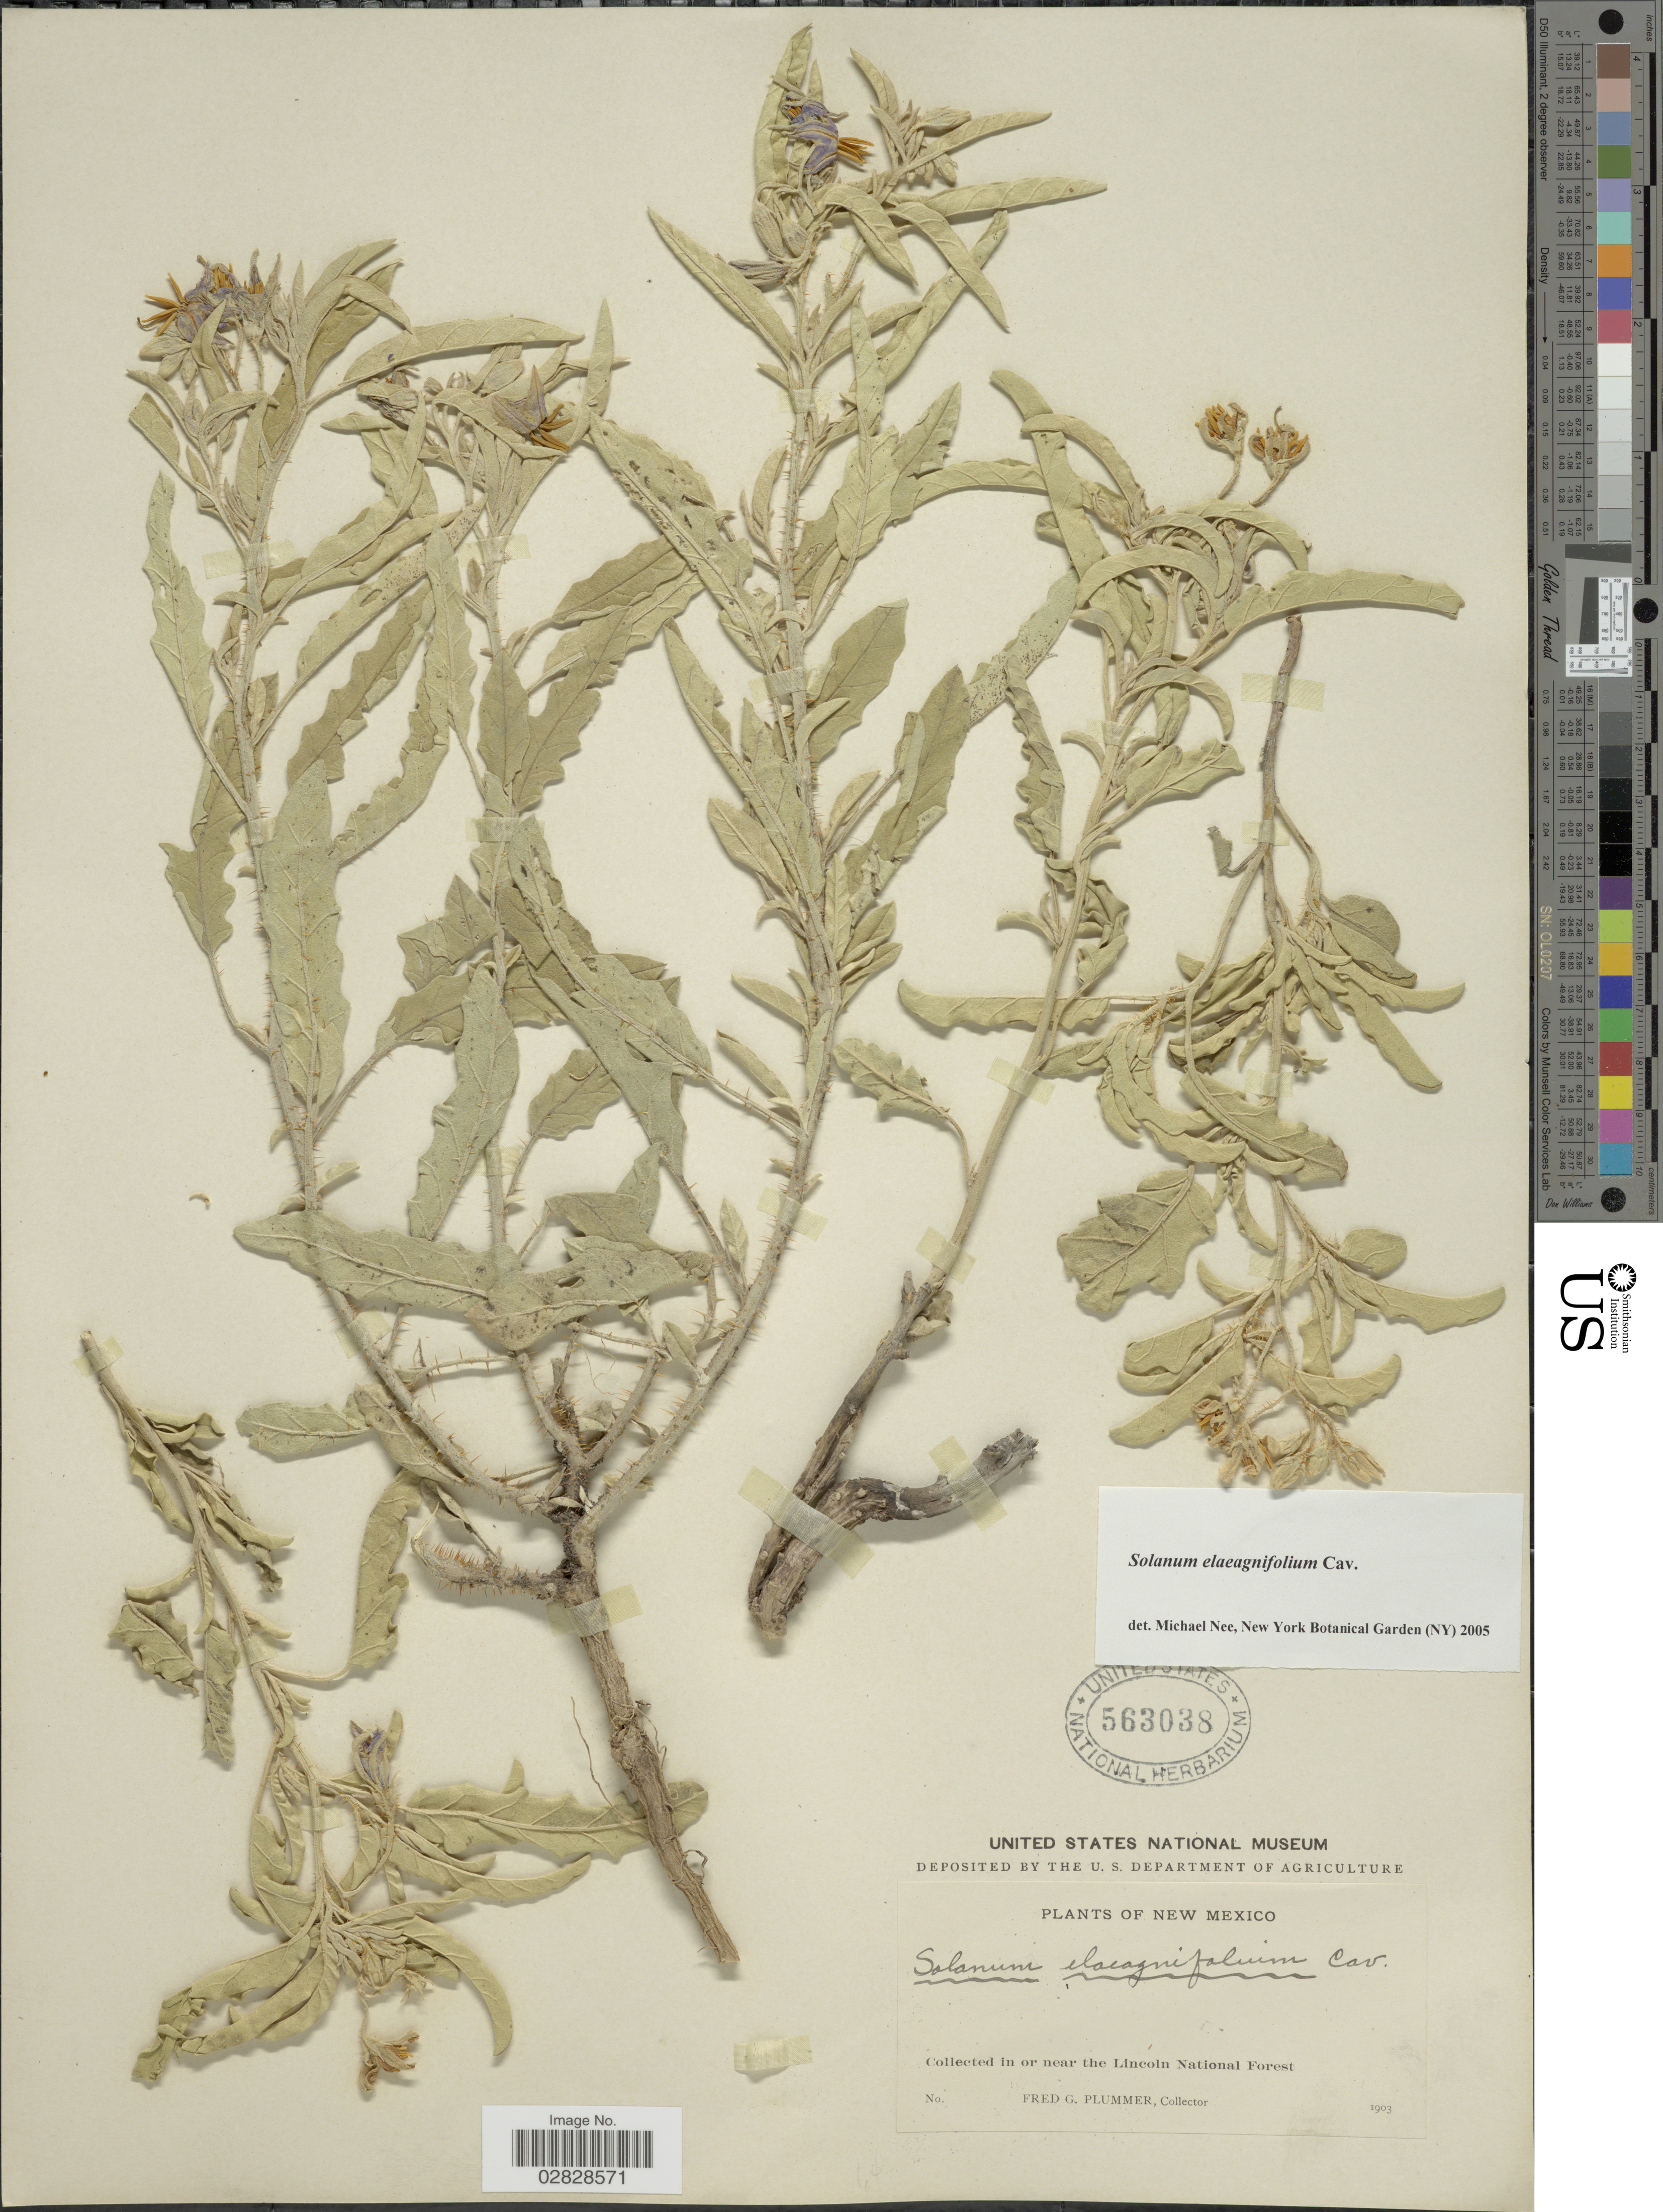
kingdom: Plantae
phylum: Tracheophyta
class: Magnoliopsida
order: Solanales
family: Solanaceae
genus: Solanum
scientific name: Solanum elaeagnifolium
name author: Cav.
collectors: F. Plummer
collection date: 1903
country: United States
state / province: New Mexico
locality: In or near the Lincoln National Forest.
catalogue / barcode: US 563038